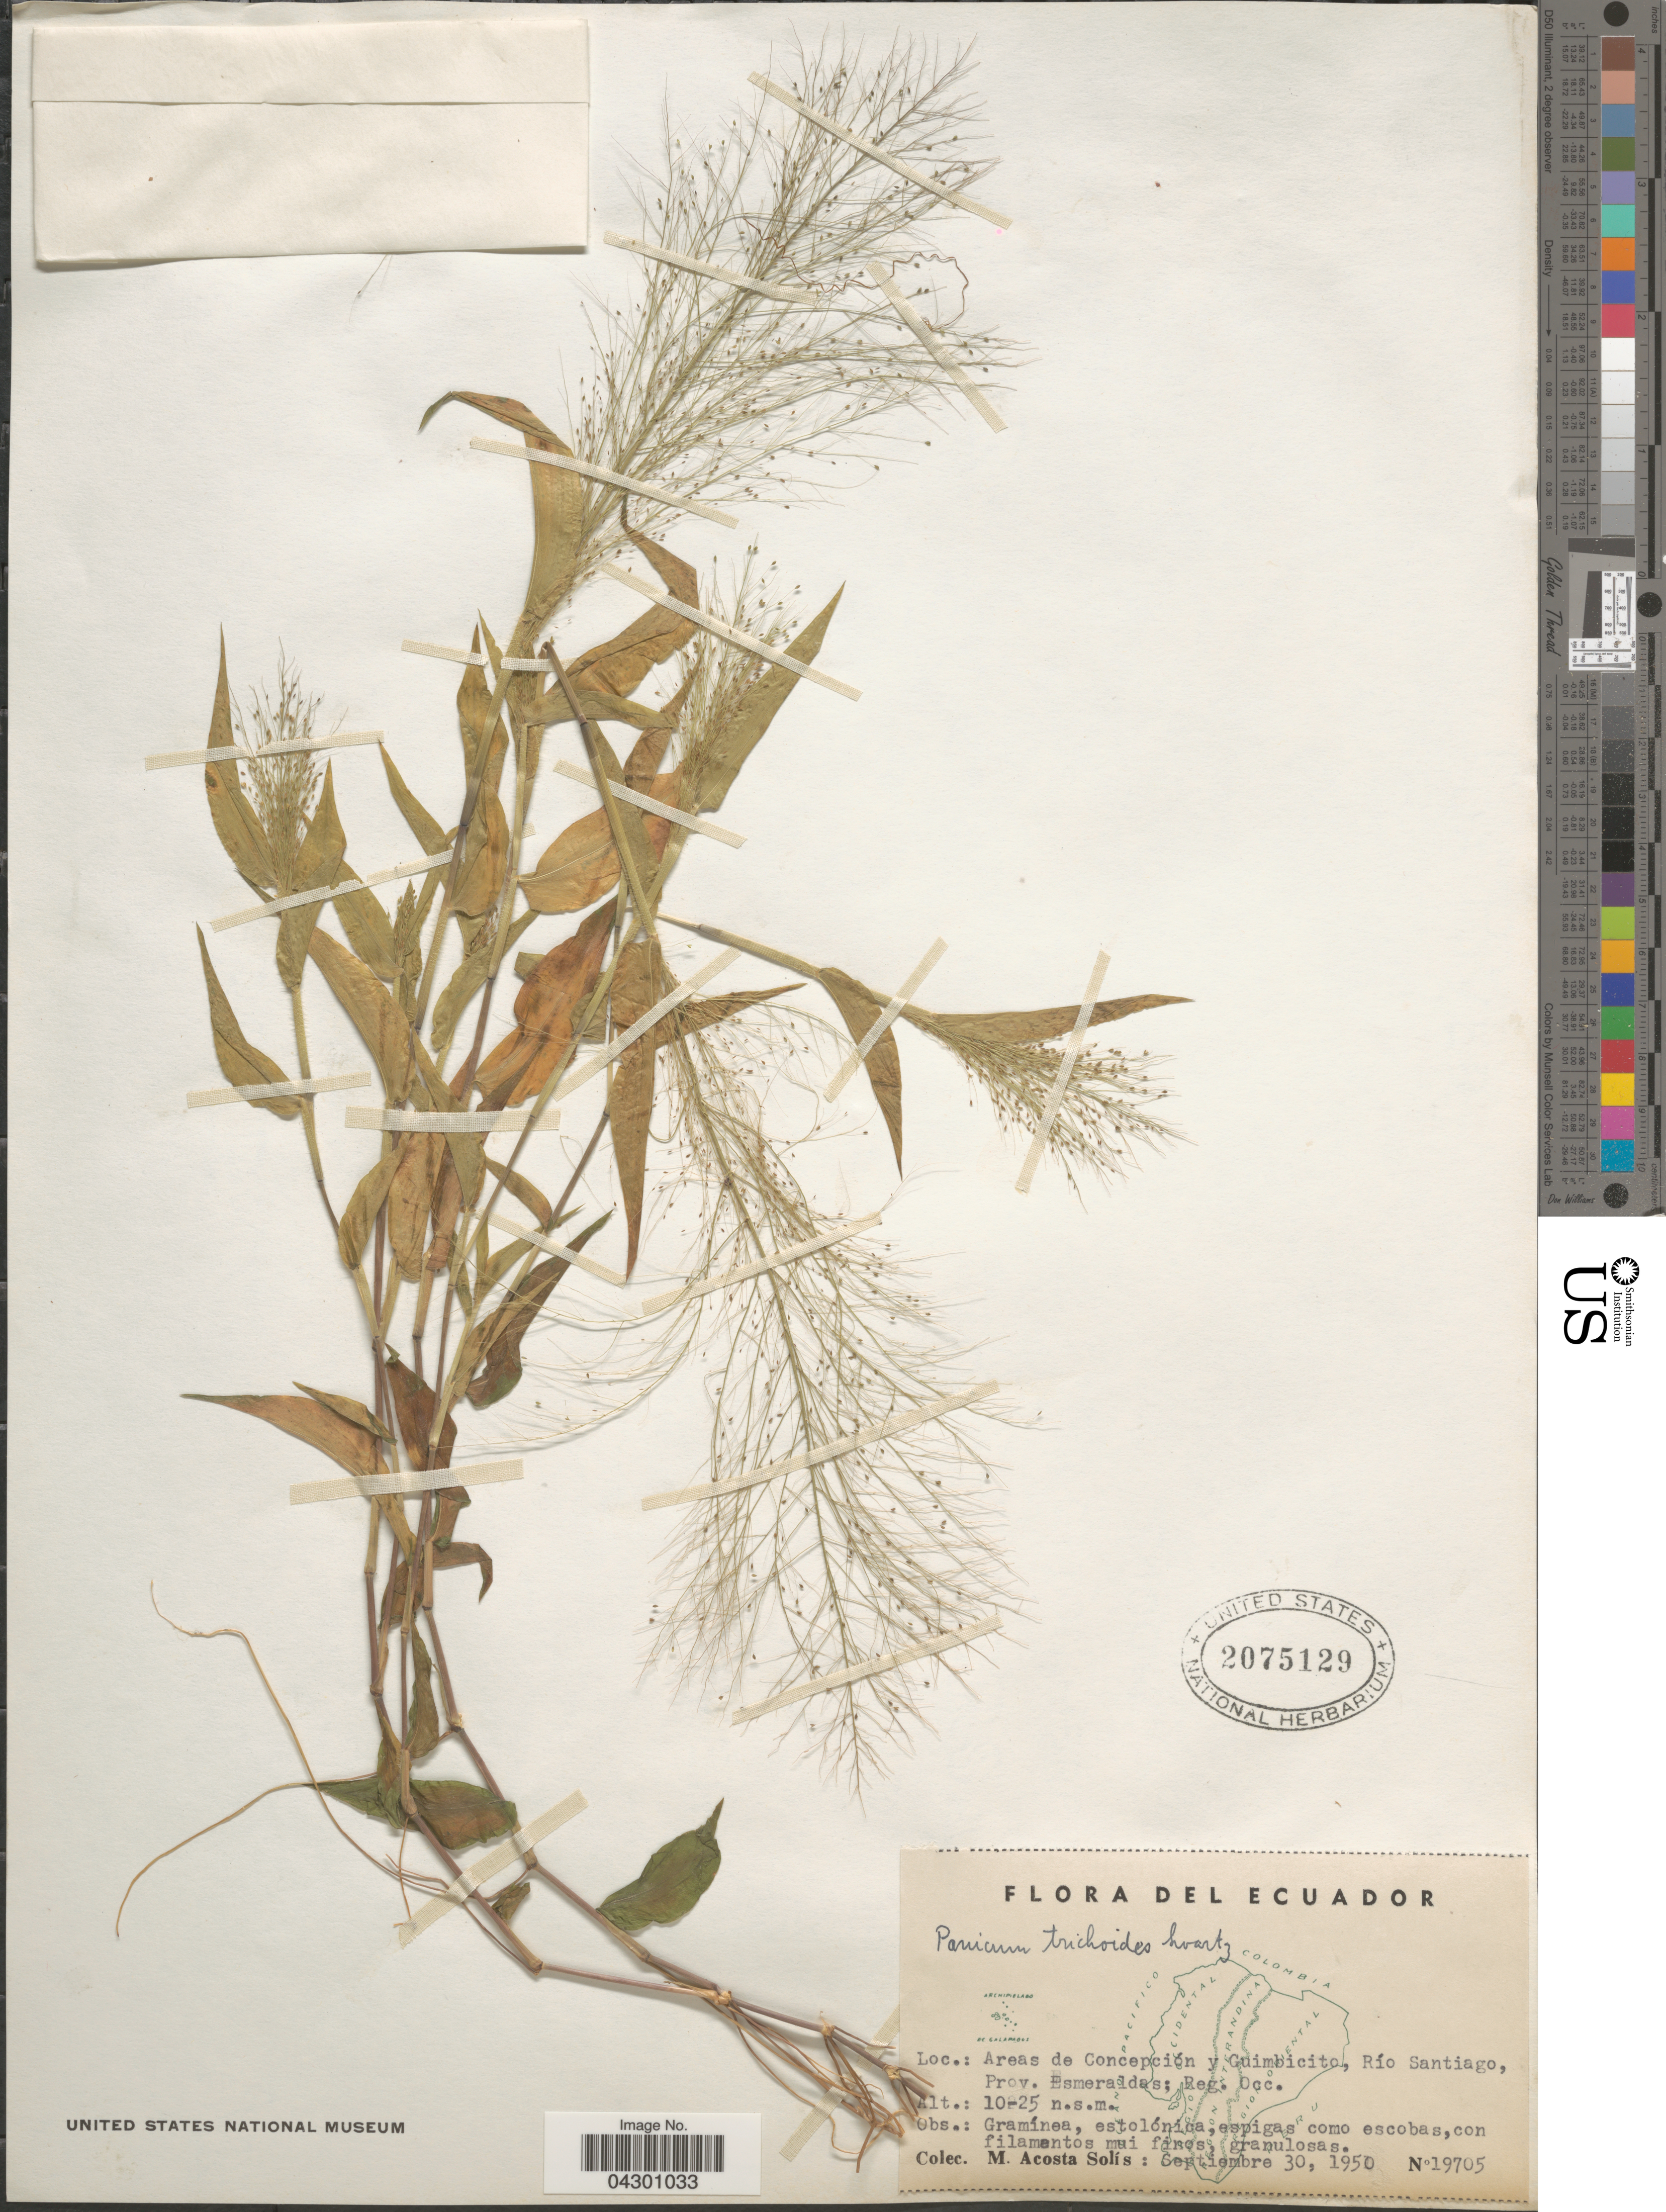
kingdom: Plantae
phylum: Tracheophyta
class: Liliopsida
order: Poales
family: Poaceae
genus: Panicum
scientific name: Panicum trichoides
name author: Sw.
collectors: M. Acosta Solis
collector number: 19705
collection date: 1950-09-30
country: Ecuador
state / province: Esmeraldas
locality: Areas de Concepción y Guimbicito, Río Santiago; Reg. Occ.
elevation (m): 10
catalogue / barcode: US 2075129